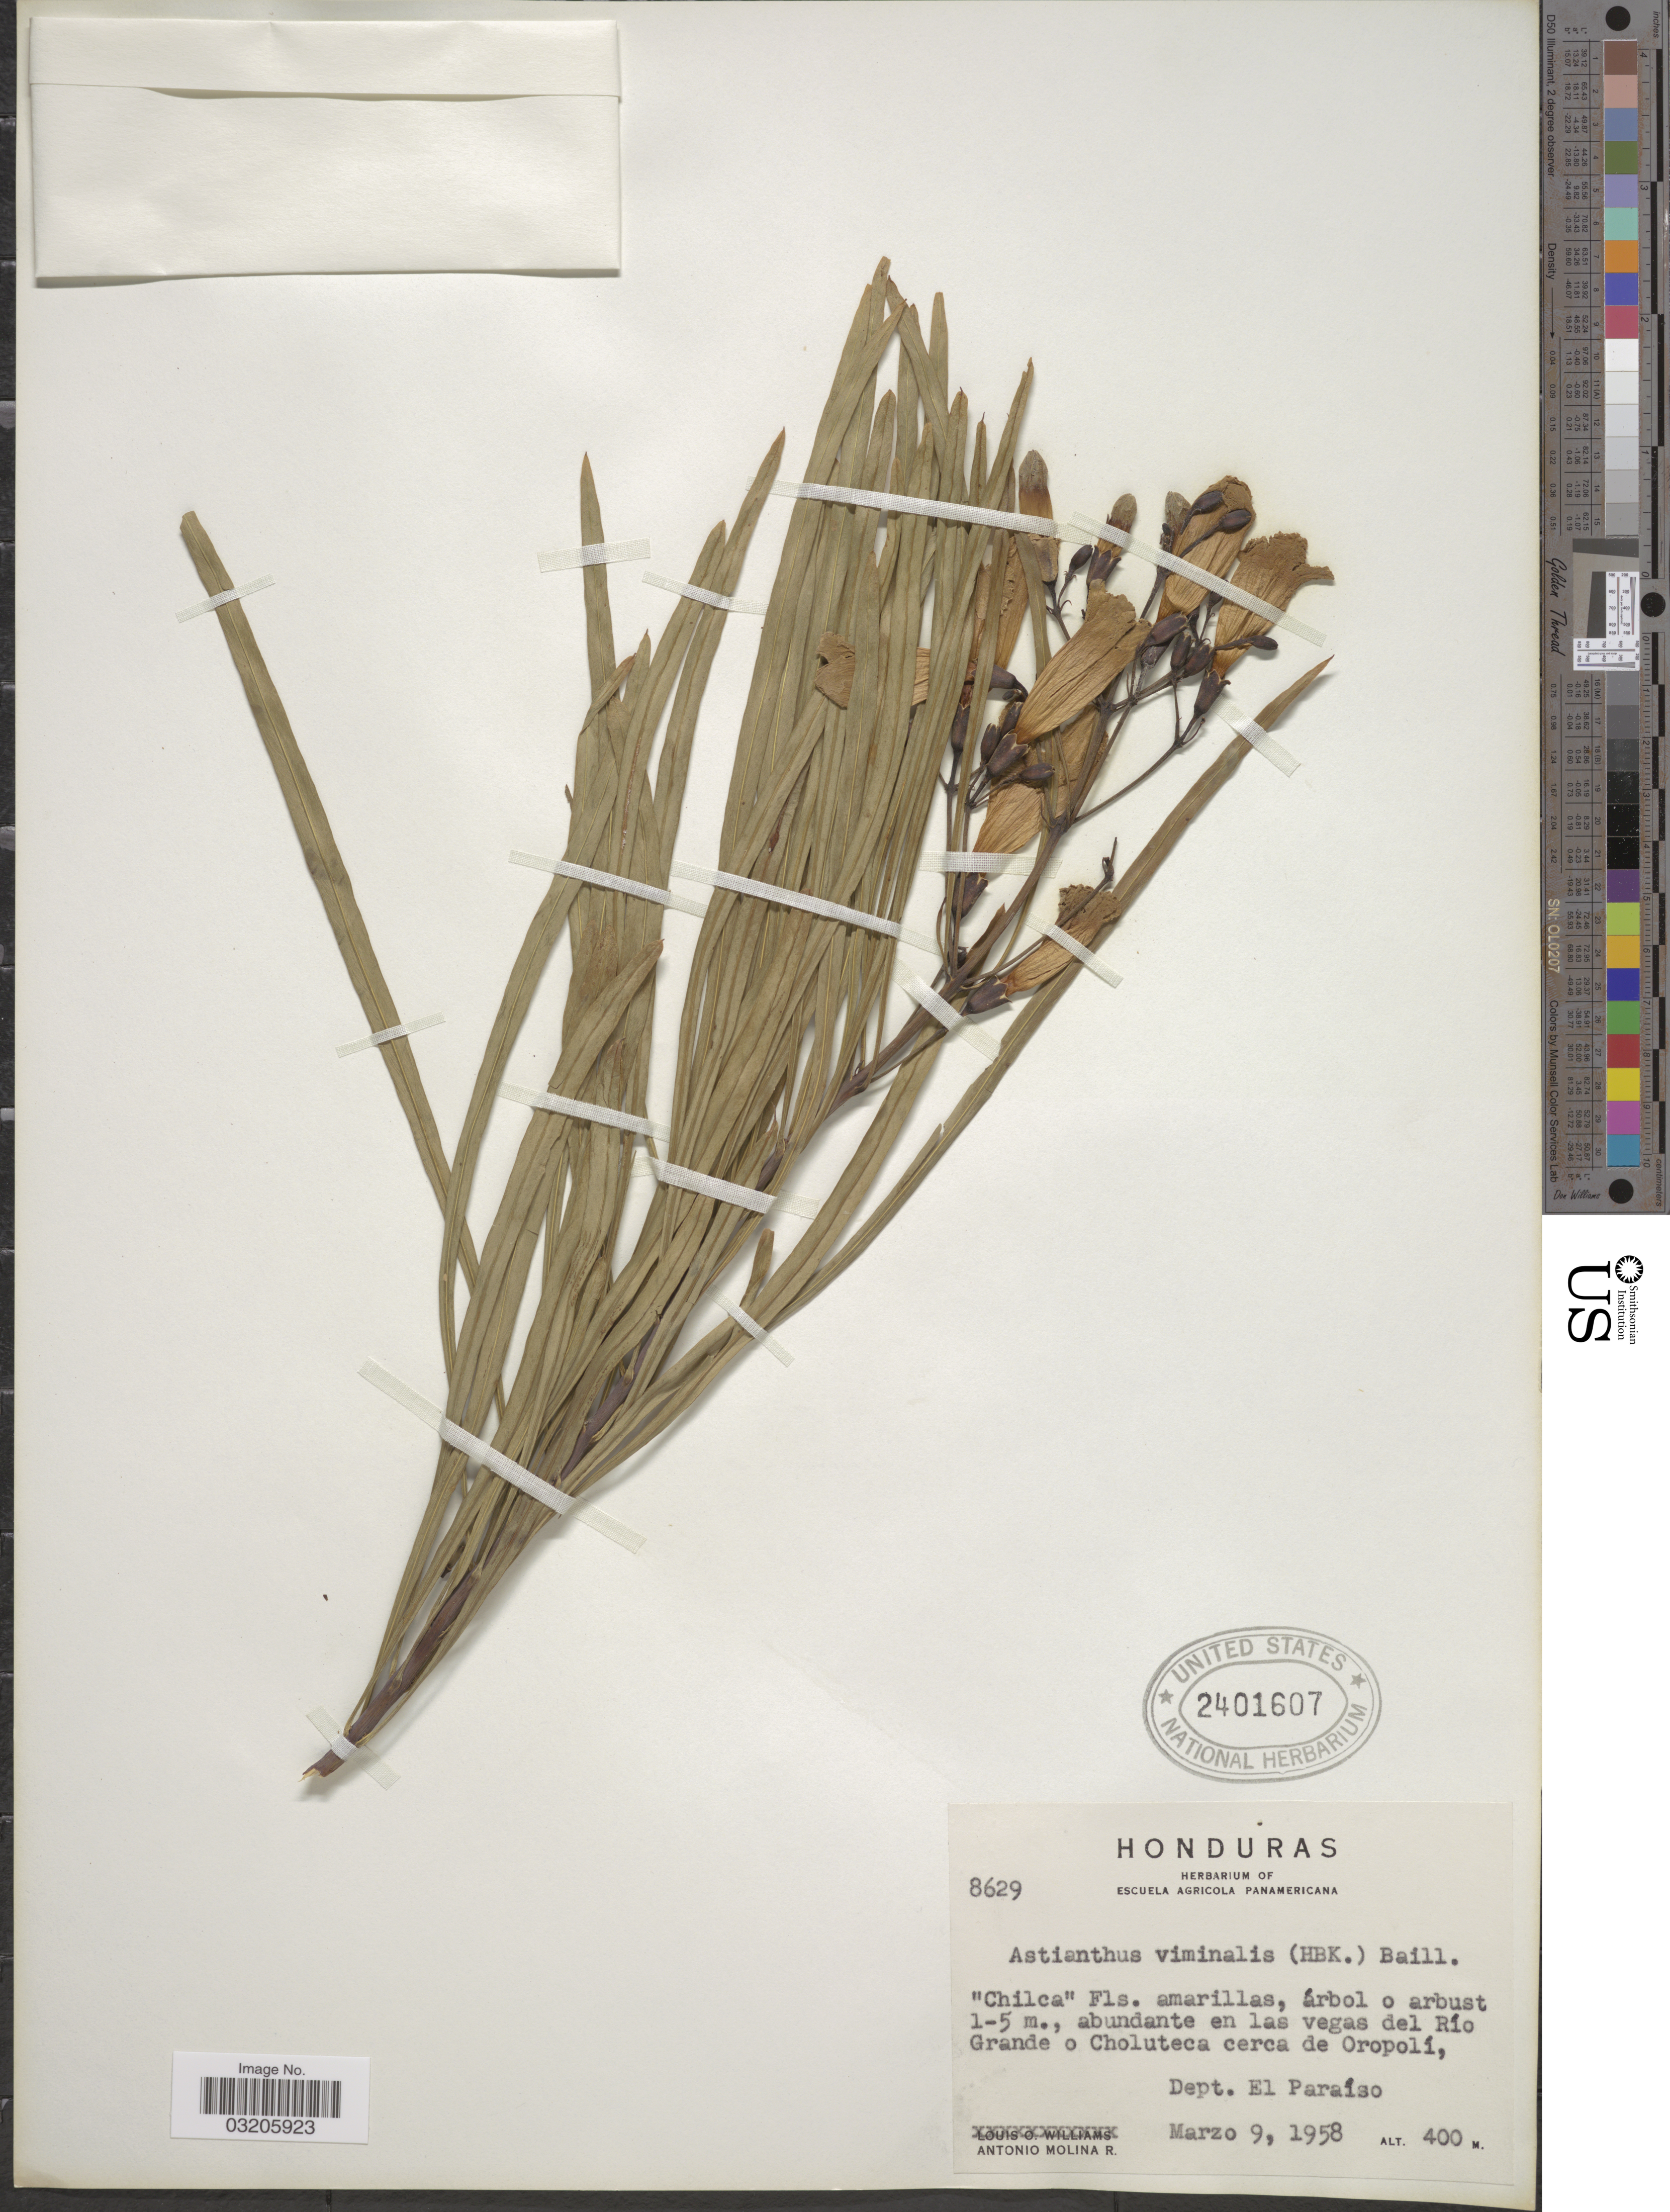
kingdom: Plantae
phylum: Tracheophyta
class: Magnoliopsida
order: Lamiales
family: Bignoniaceae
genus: Astianthus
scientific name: Astianthus viminalis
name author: (Kunth) Baill.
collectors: A. Molina R.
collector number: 8629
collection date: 1958-03-09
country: Honduras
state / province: El Paraíso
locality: En las vegas del Río Grande o Choluteca cerca de Oropolí. Dept. El Paraíso.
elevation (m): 400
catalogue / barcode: US 2401607